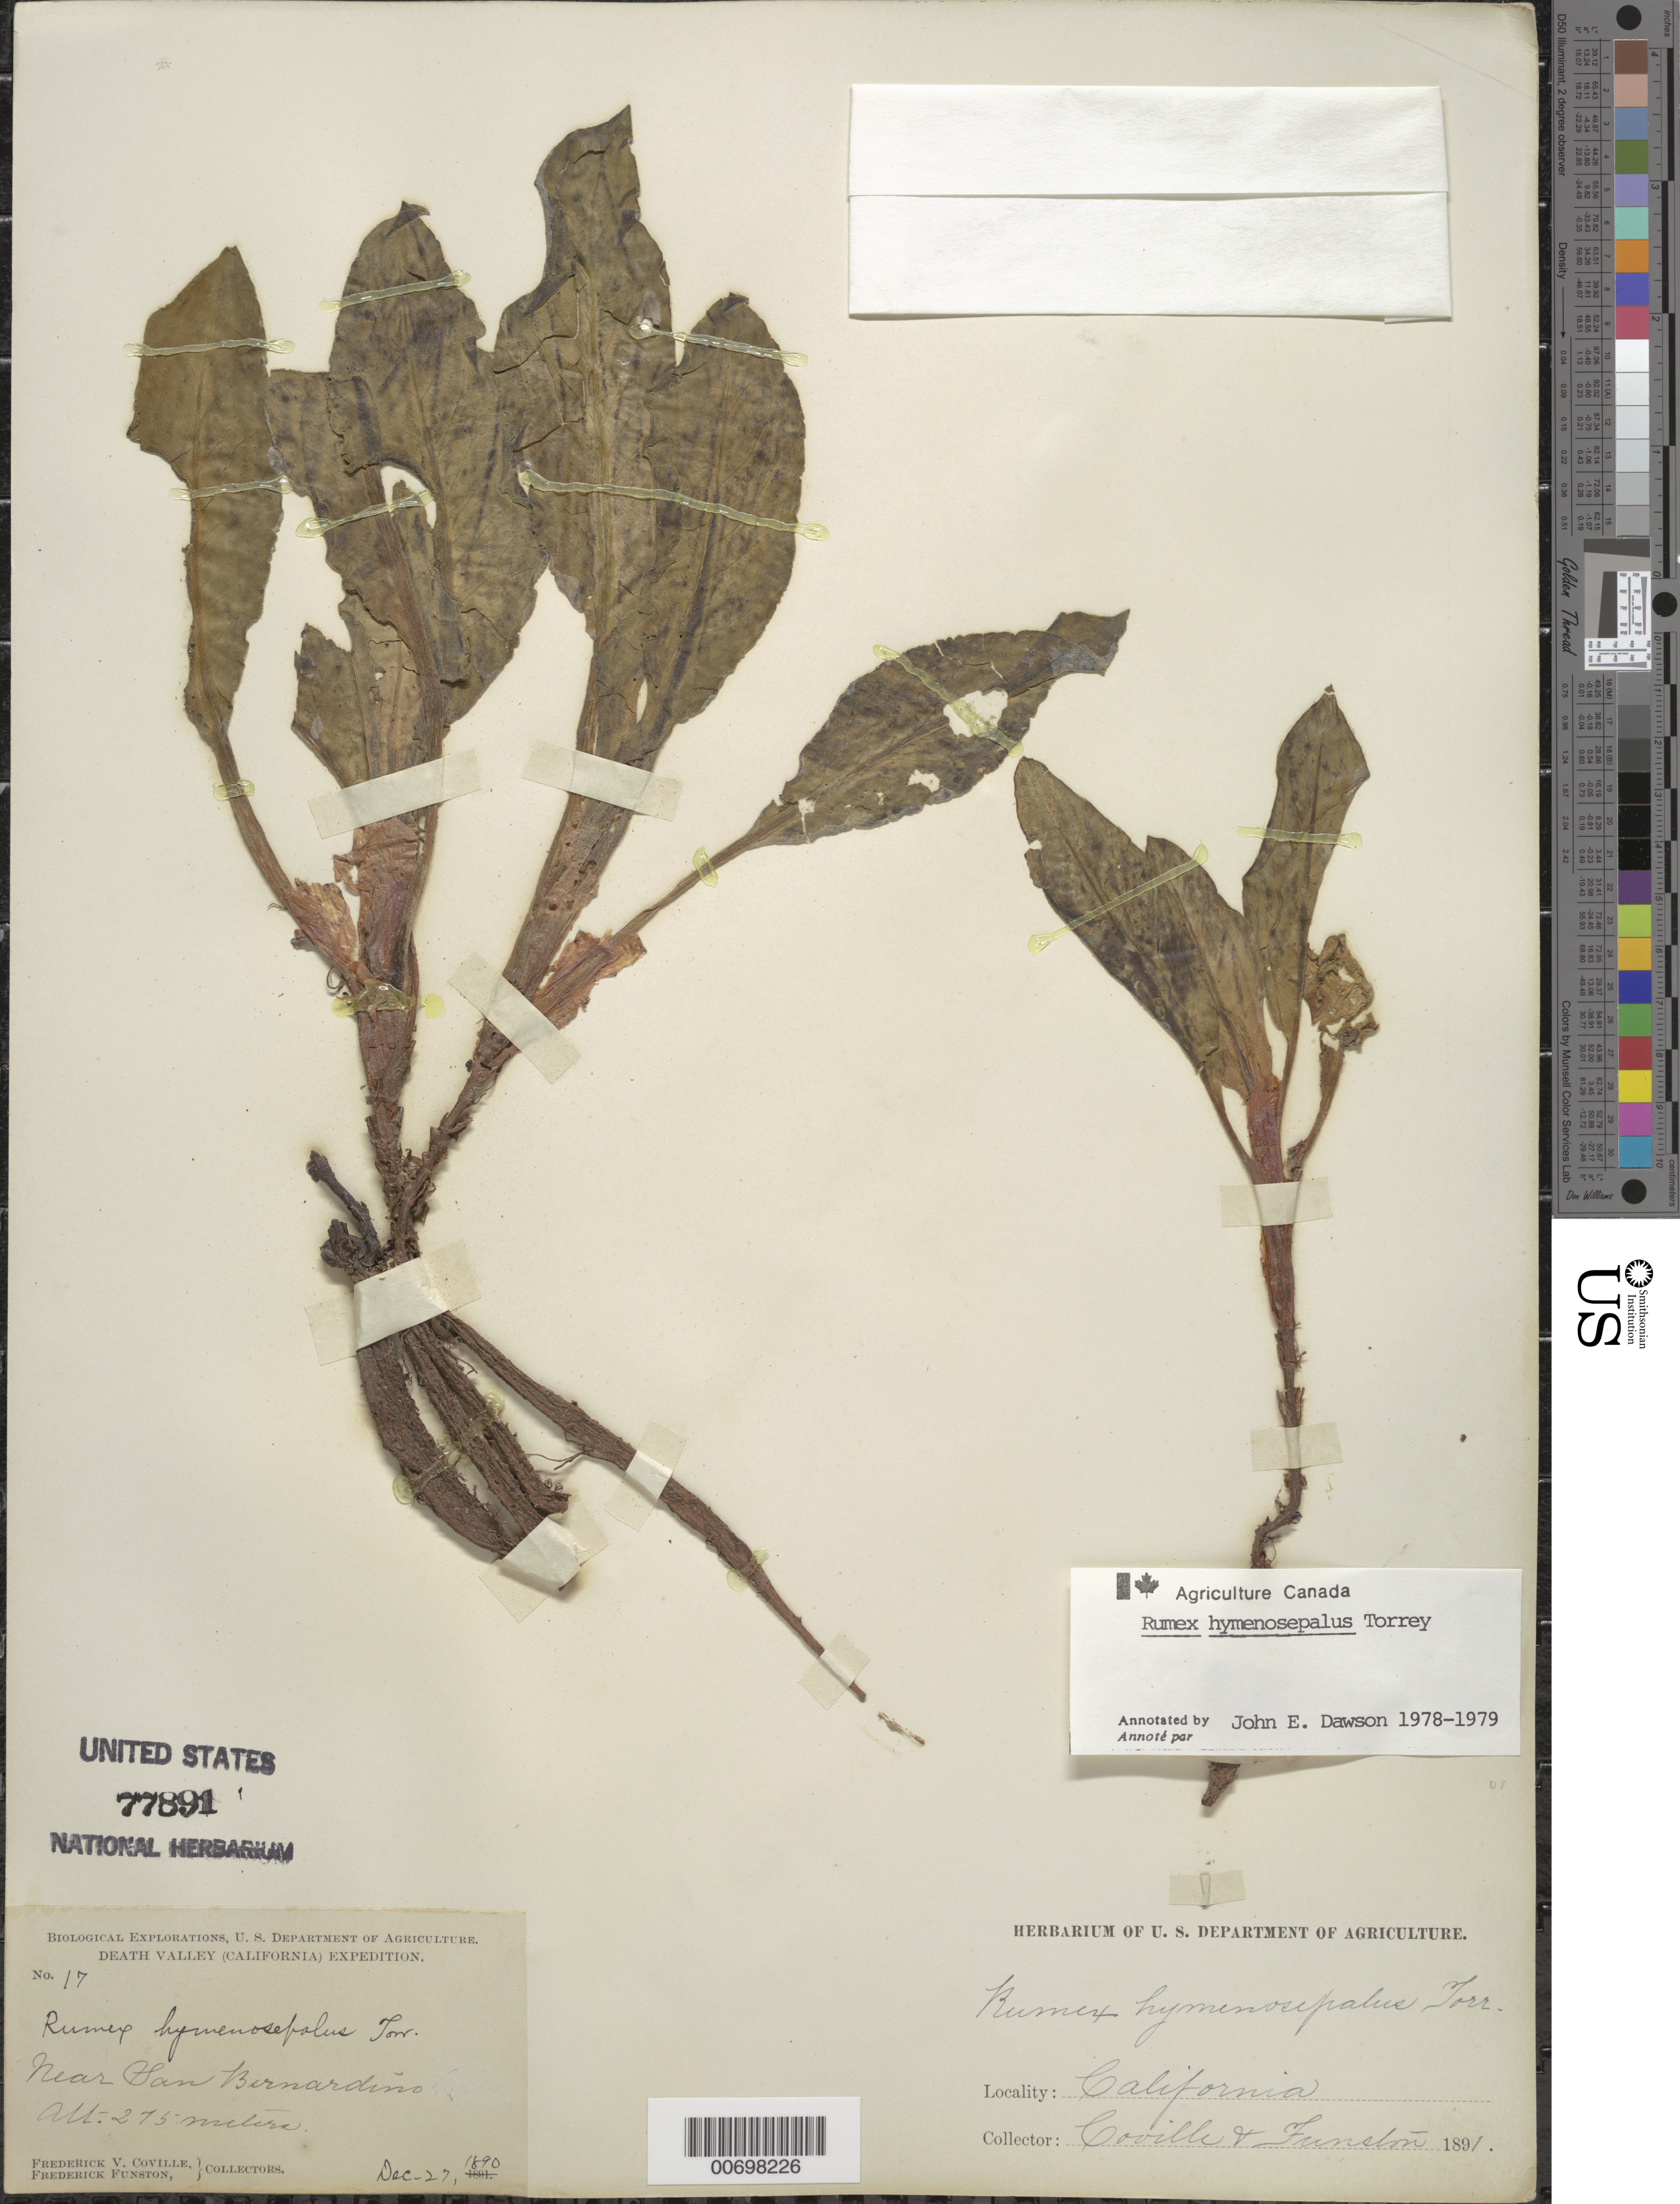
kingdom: Plantae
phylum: Tracheophyta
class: Magnoliopsida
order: Caryophyllales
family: Polygonaceae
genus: Rumex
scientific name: Rumex hymenosepalus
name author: Torr.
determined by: Dawson, J. E.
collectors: F. V. Coville & F. Funston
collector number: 17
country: United States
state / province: California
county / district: San Bernardino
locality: Near San Bernardino.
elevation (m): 275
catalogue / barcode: US 77891